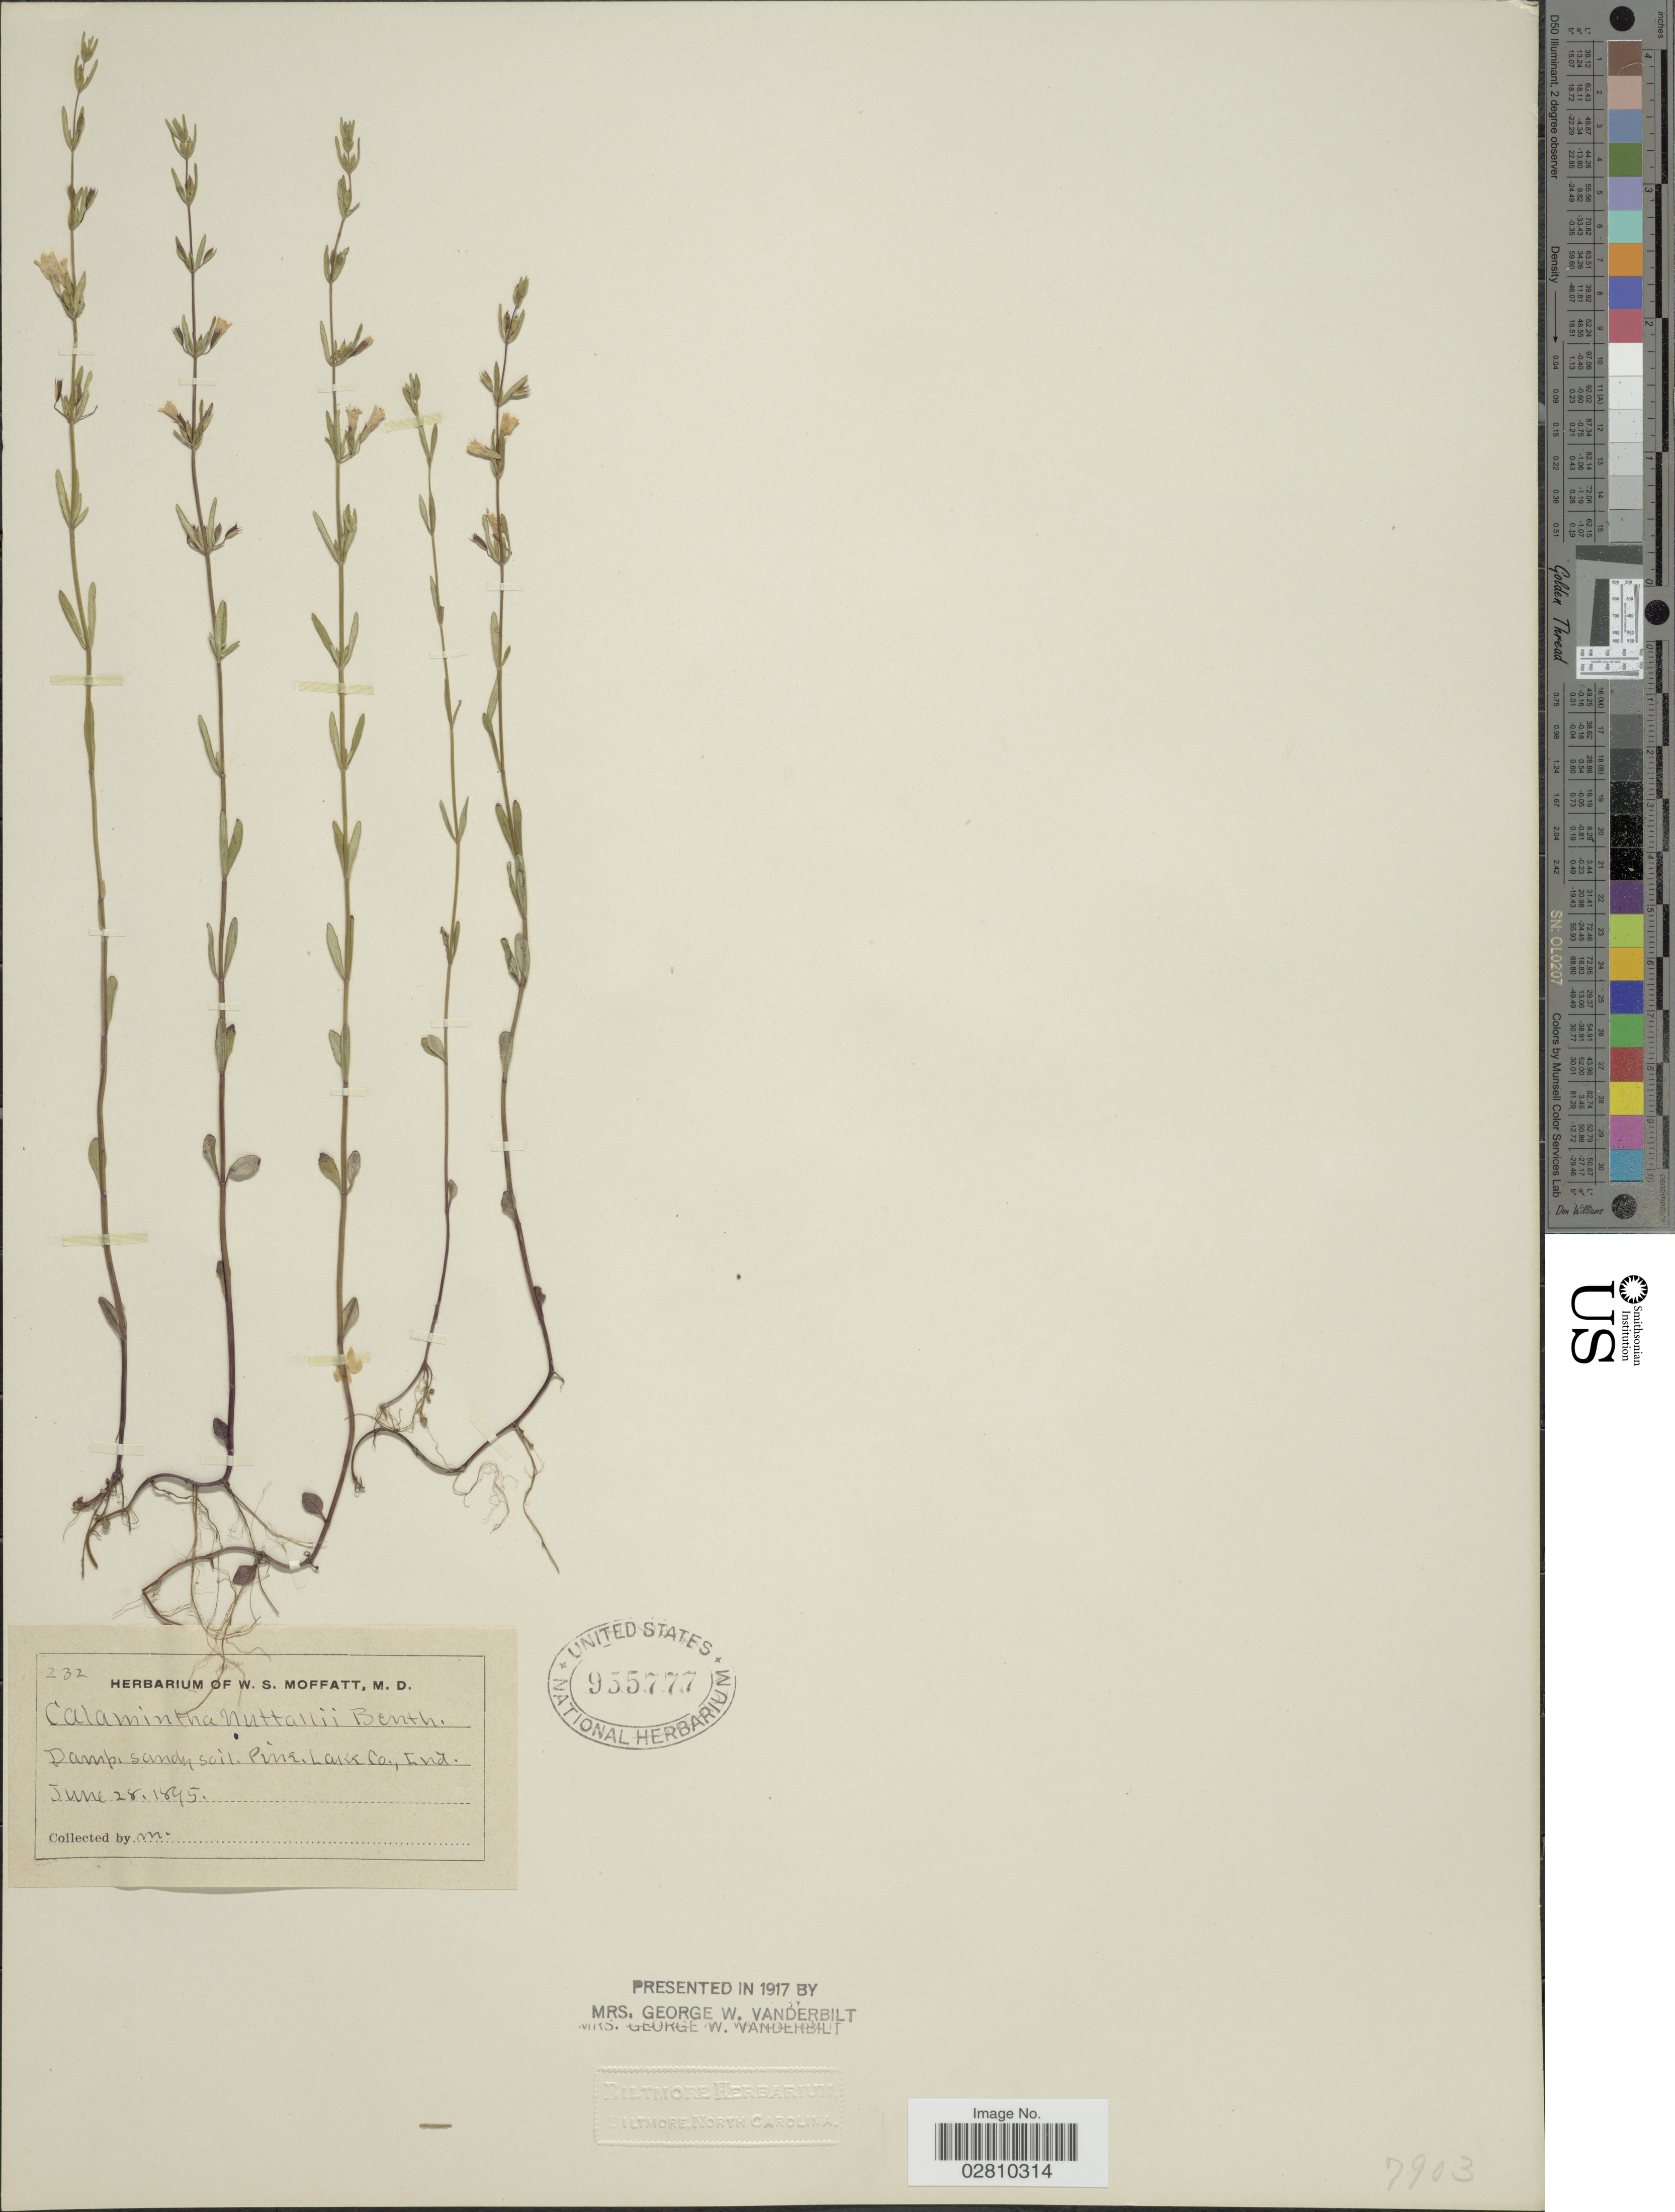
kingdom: Plantae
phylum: Tracheophyta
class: Magnoliopsida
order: Lamiales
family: Lamiaceae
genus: Clinopodium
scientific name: Clinopodium glabrum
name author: (Nutt.) Kuntze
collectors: W. Moffatt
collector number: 232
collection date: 1895-06-28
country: United States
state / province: Indiana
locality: Pine-Lake Co., Ind.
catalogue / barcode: US 955777